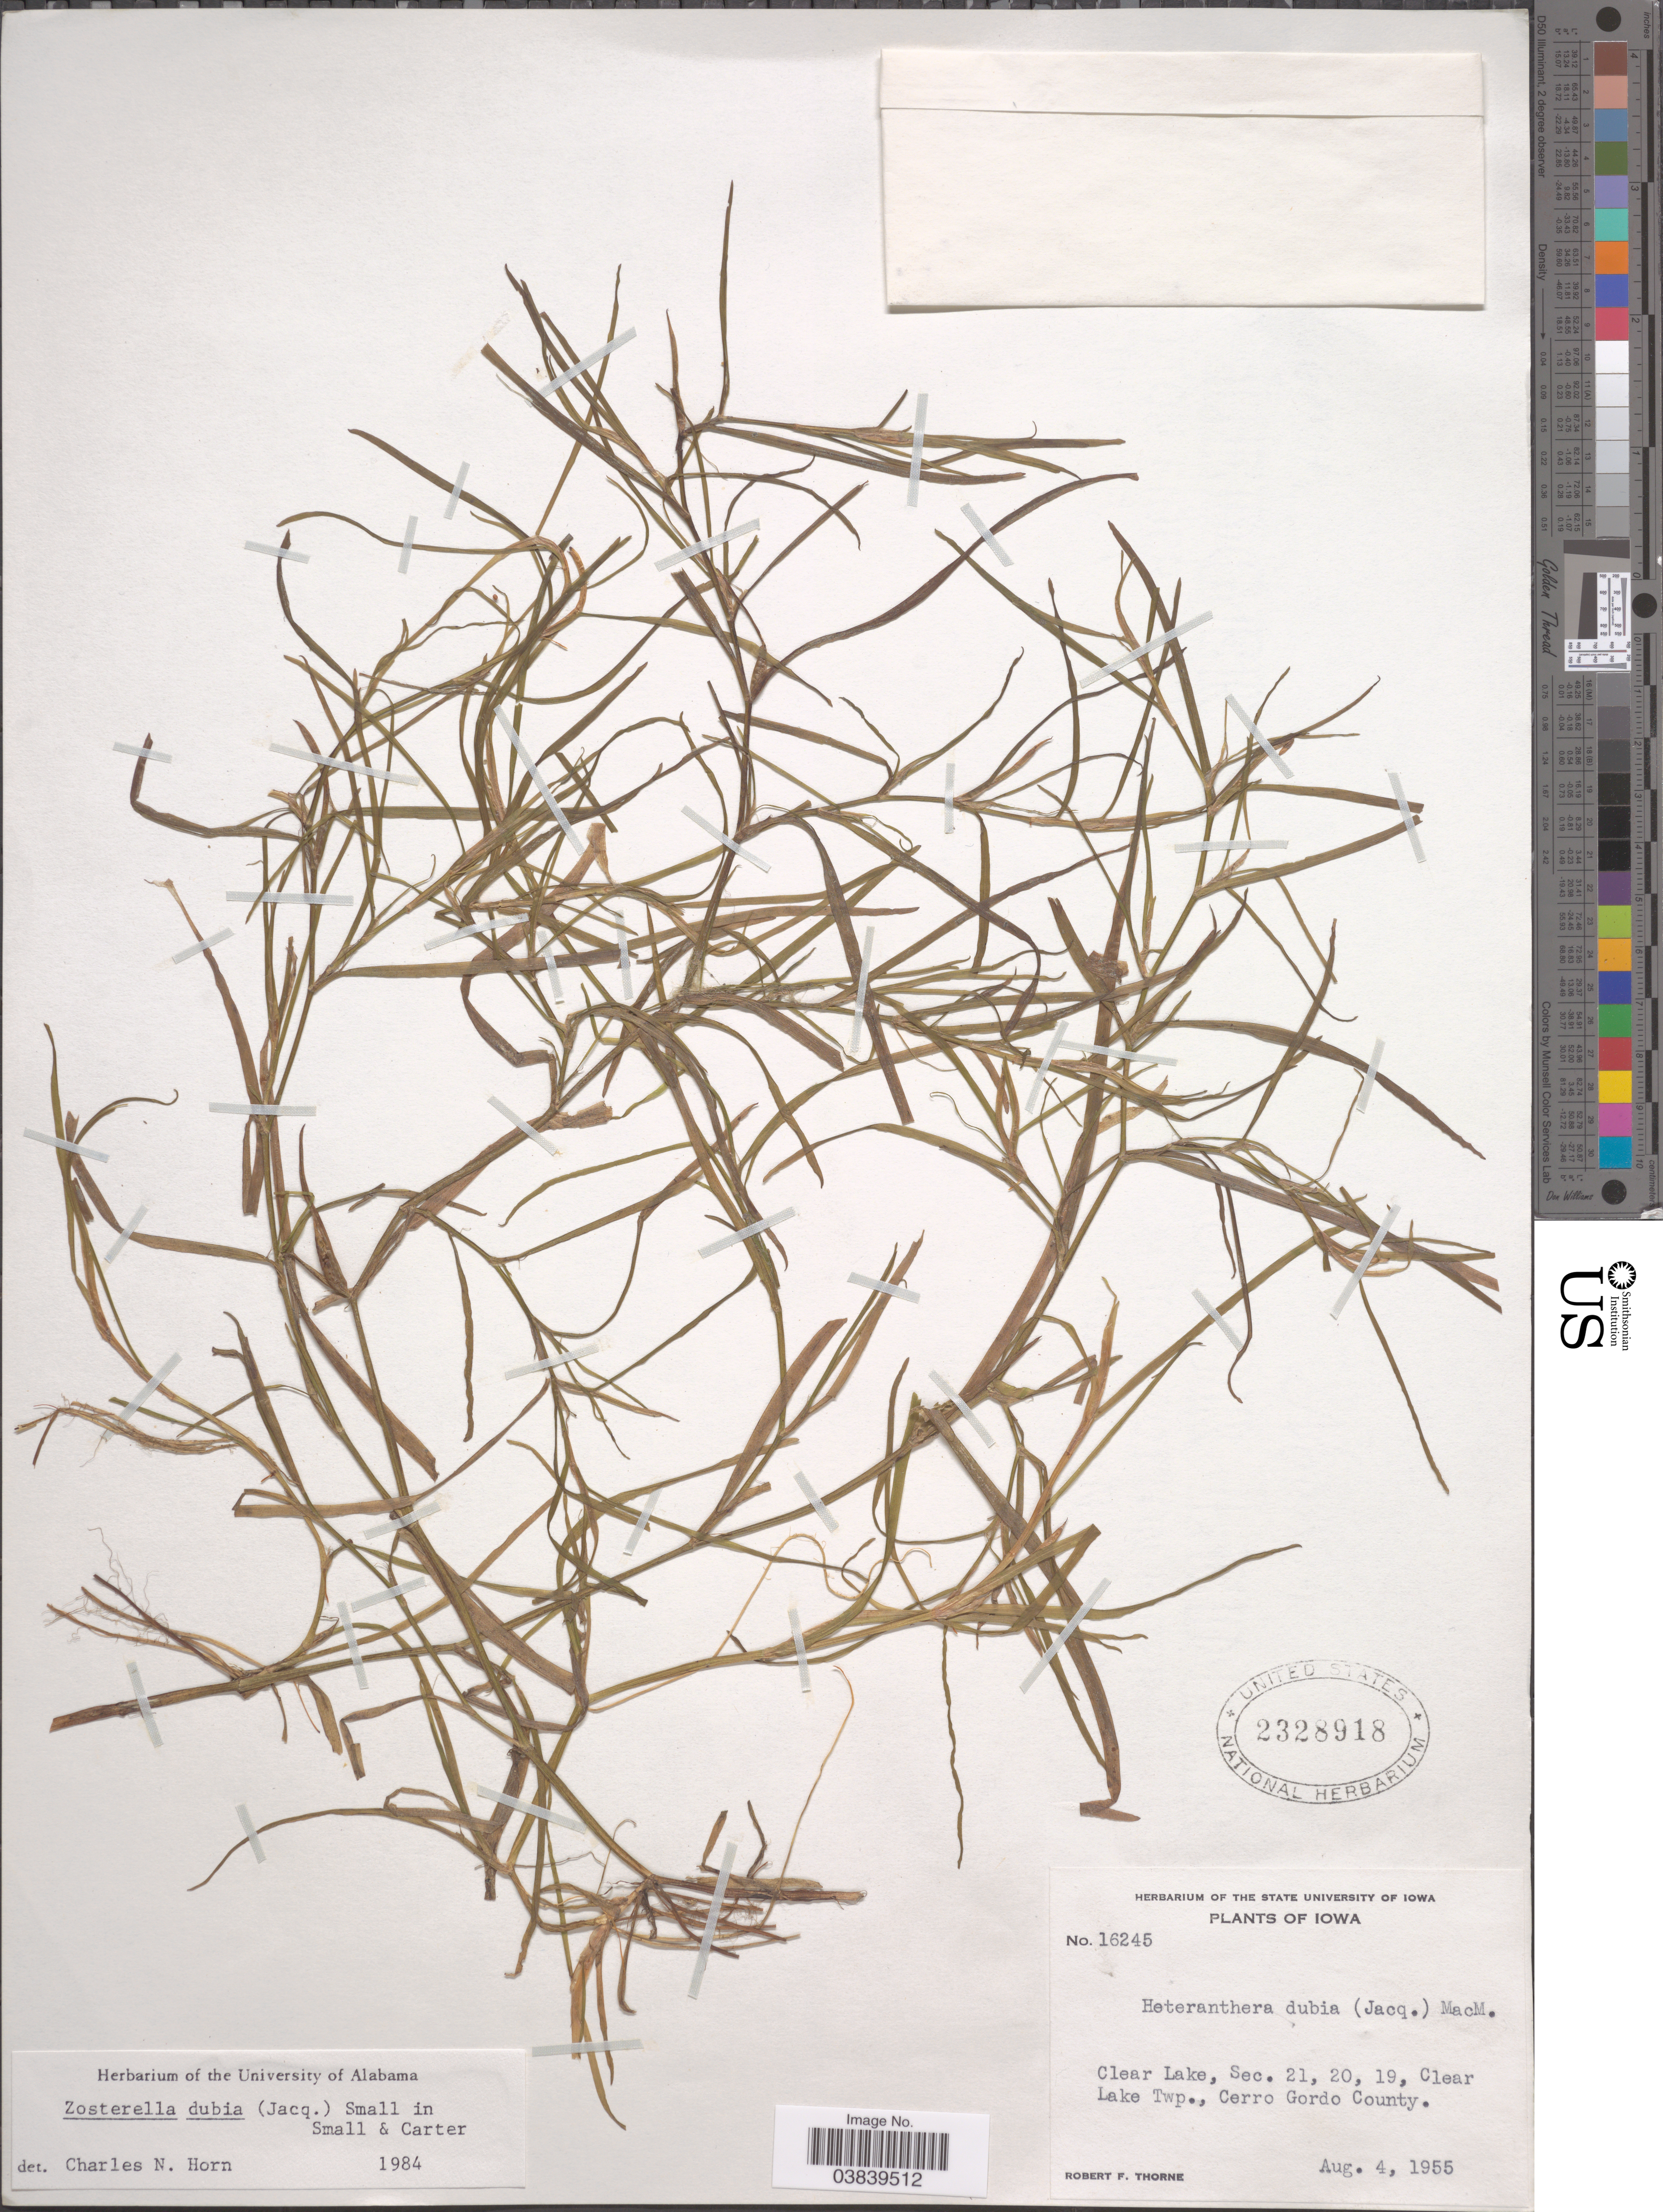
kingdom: Plantae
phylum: Tracheophyta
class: Liliopsida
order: Commelinales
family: Pontederiaceae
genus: Heteranthera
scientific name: Heteranthera dubia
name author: (Jacq.) MacMill.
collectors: R. F. Thorne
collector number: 16245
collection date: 1955-08-04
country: United States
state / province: Iowa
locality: Clear Lake, Sec. 21, 20, 19, Clear Lake Twp., Cerro Gordo County.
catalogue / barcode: US 2328918